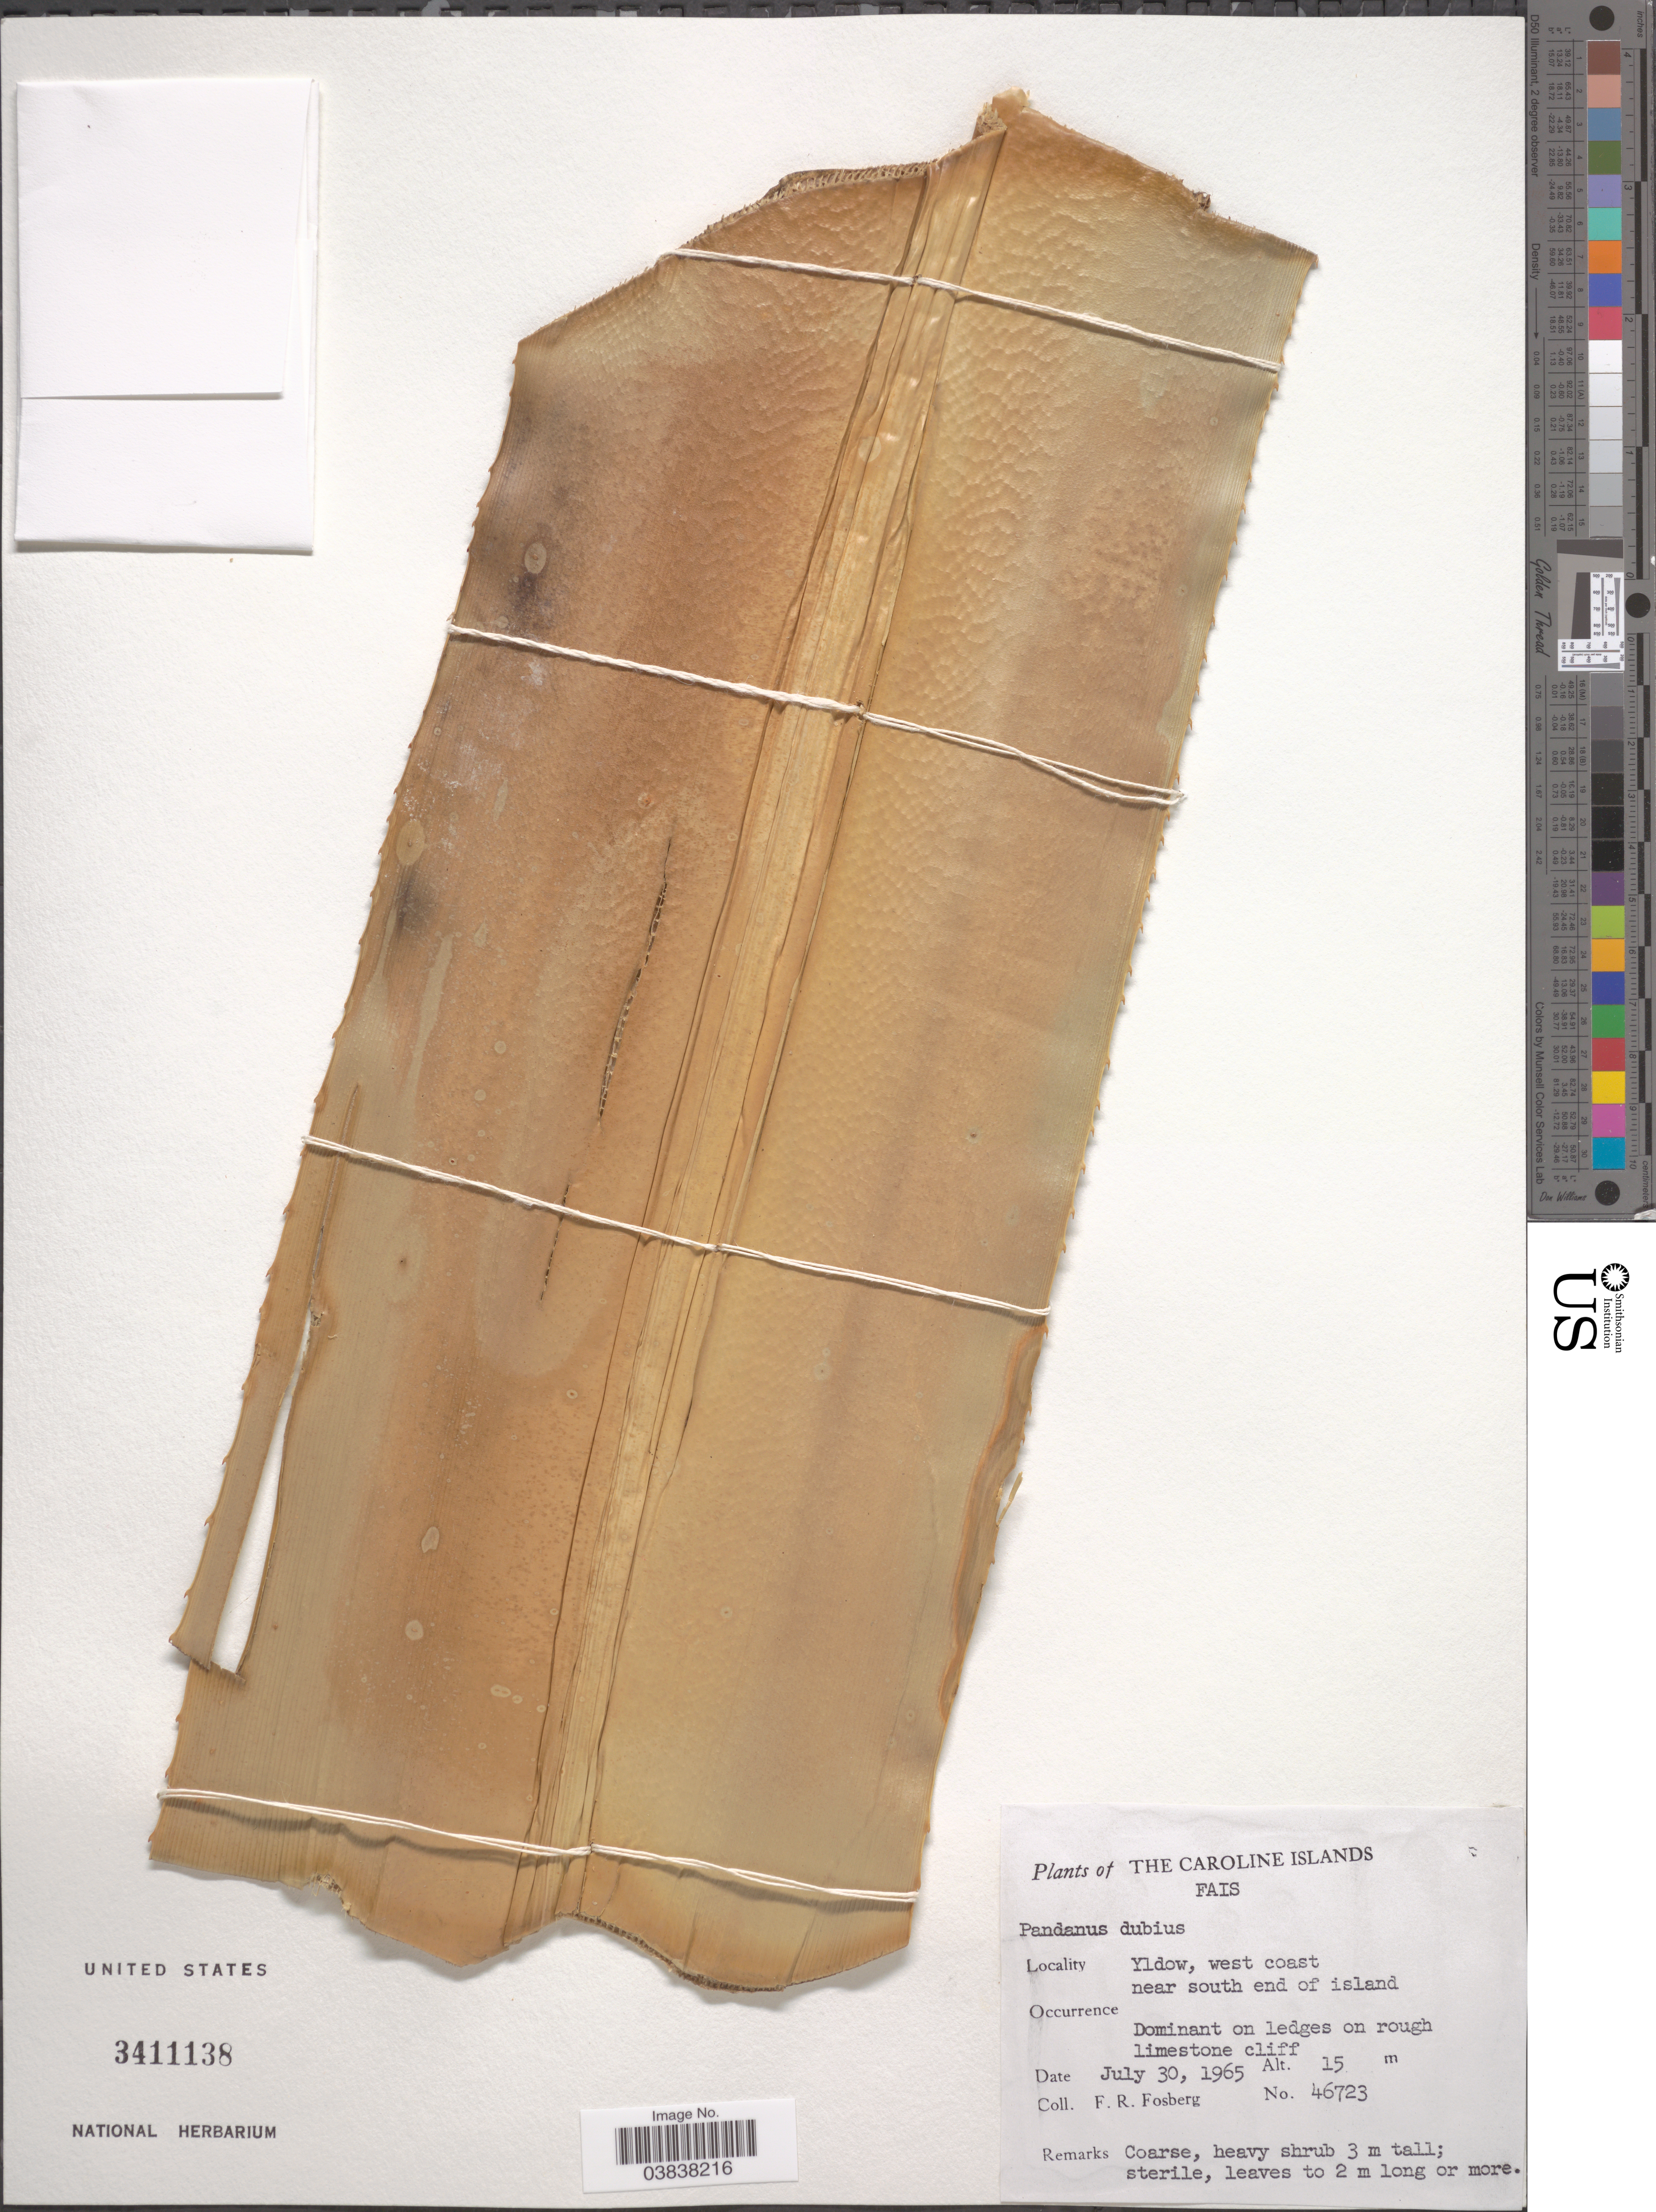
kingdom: Plantae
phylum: Tracheophyta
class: Liliopsida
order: Pandanales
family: Pandanaceae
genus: Pandanus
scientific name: Pandanus dubius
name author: Spreng.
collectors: F. R. Fosberg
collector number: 46723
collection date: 1965-07-30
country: Micronesia, Federated States of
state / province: Yap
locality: The Caroline Islands. Fais. Yldow, west coast near south end of island.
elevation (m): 15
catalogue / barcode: US 3411138